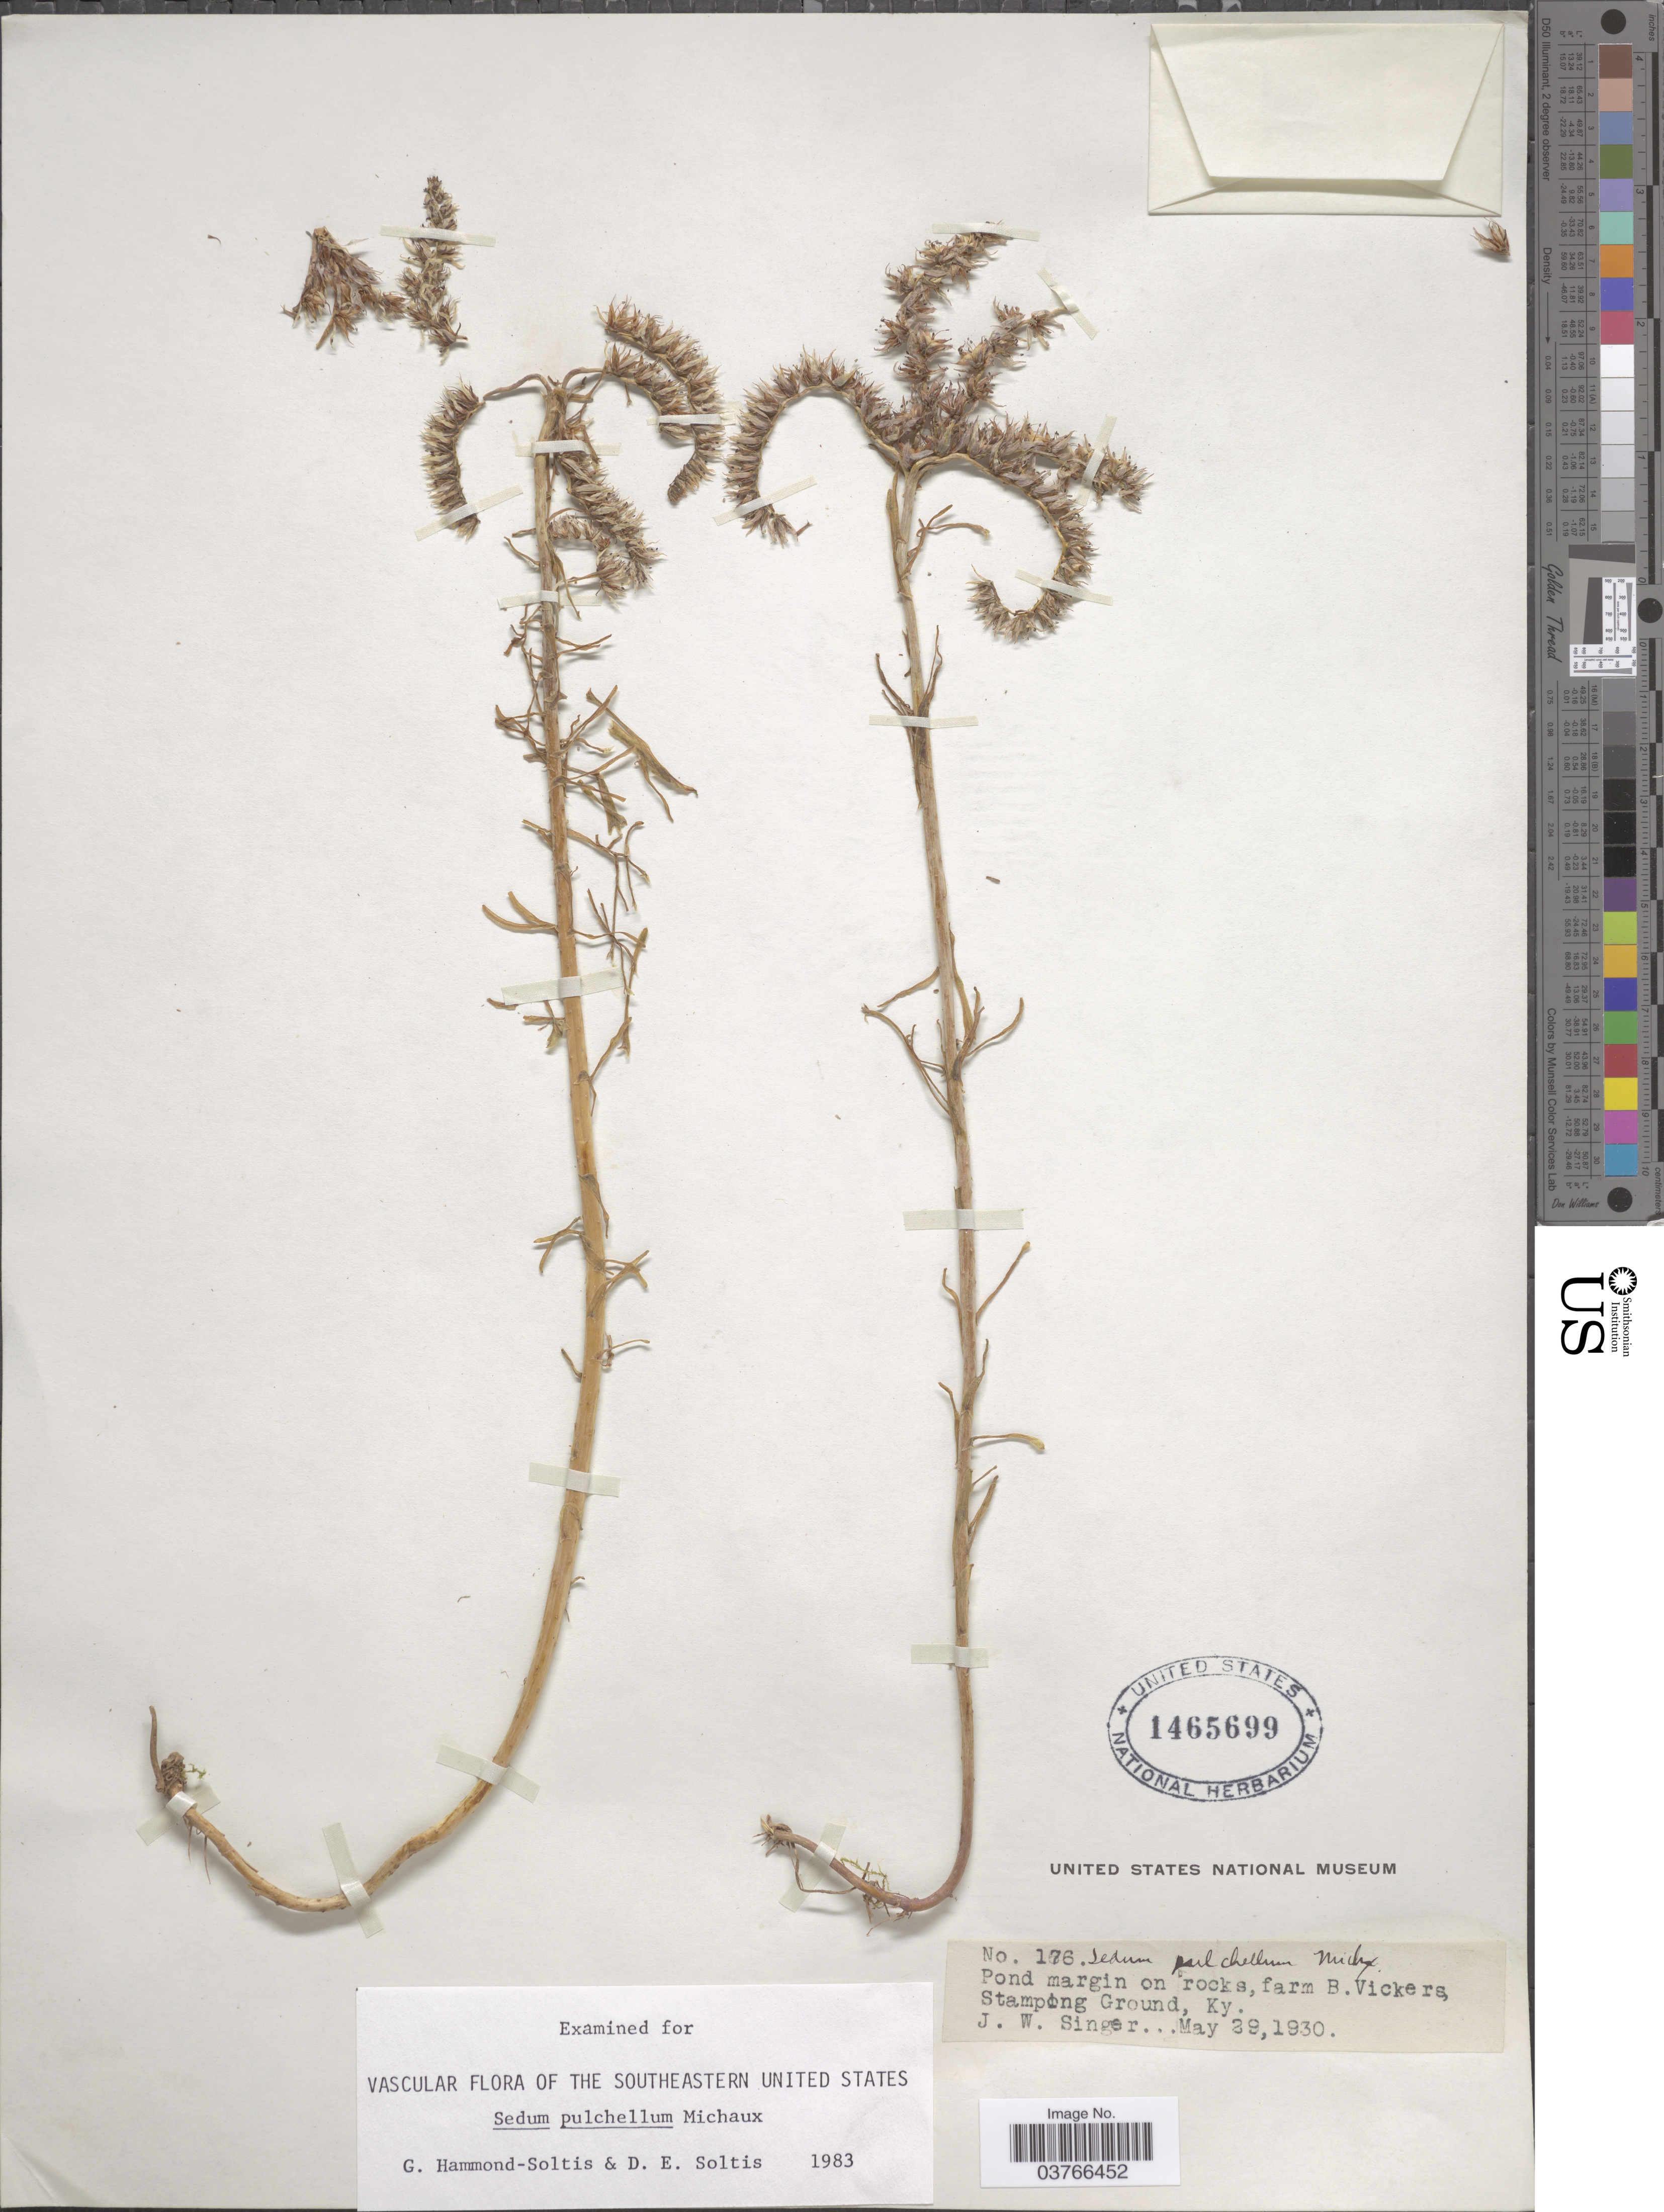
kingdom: Plantae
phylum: Tracheophyta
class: Magnoliopsida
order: Saxifragales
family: Crassulaceae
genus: Sedum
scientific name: Sedum pulchellum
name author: Michx.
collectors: J. EW. Singer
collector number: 176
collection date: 1930-05-29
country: United States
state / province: Kentucky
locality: Pond margin on rocks, farm B. Vickers, Stamping Ground.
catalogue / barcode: US 1465699